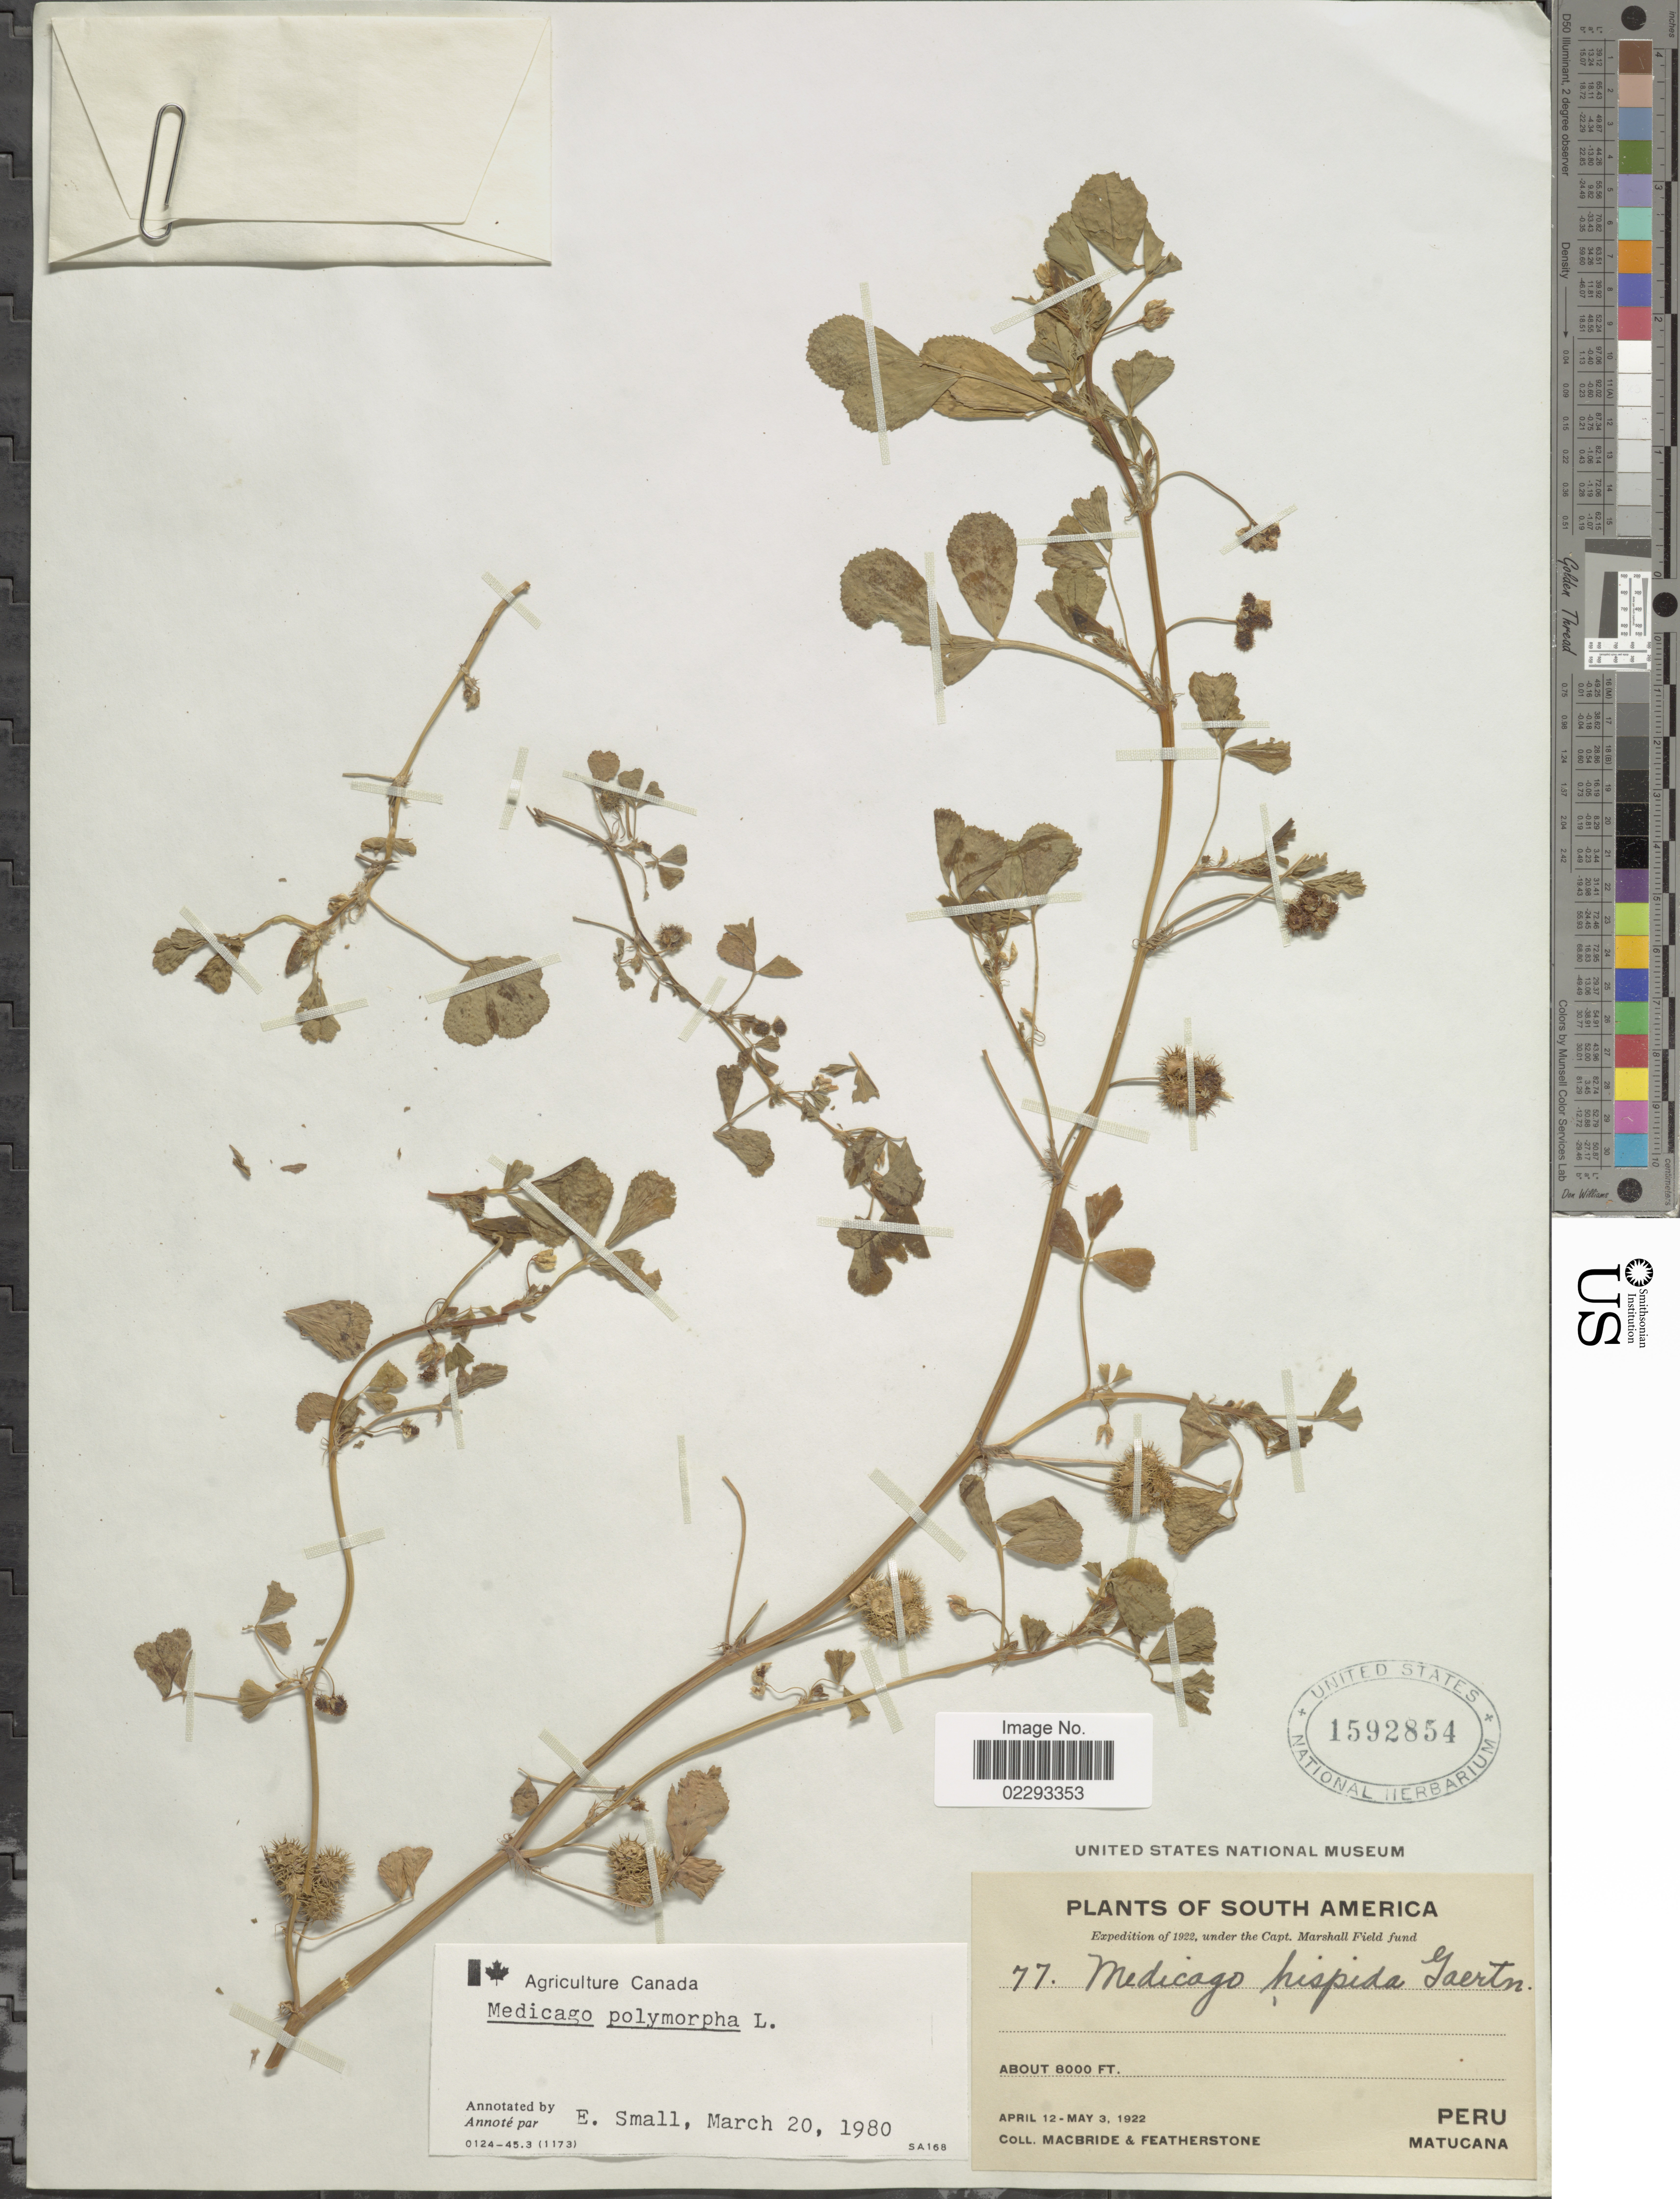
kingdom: Plantae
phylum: Tracheophyta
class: Magnoliopsida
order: Fabales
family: Fabaceae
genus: Medicago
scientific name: Medicago polymorpha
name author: L.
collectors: Macbride, -- & -. Featherstone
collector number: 77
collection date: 1922-04-12/1922-05-03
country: Peru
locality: South America, Matucana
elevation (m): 2438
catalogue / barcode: US 1592854